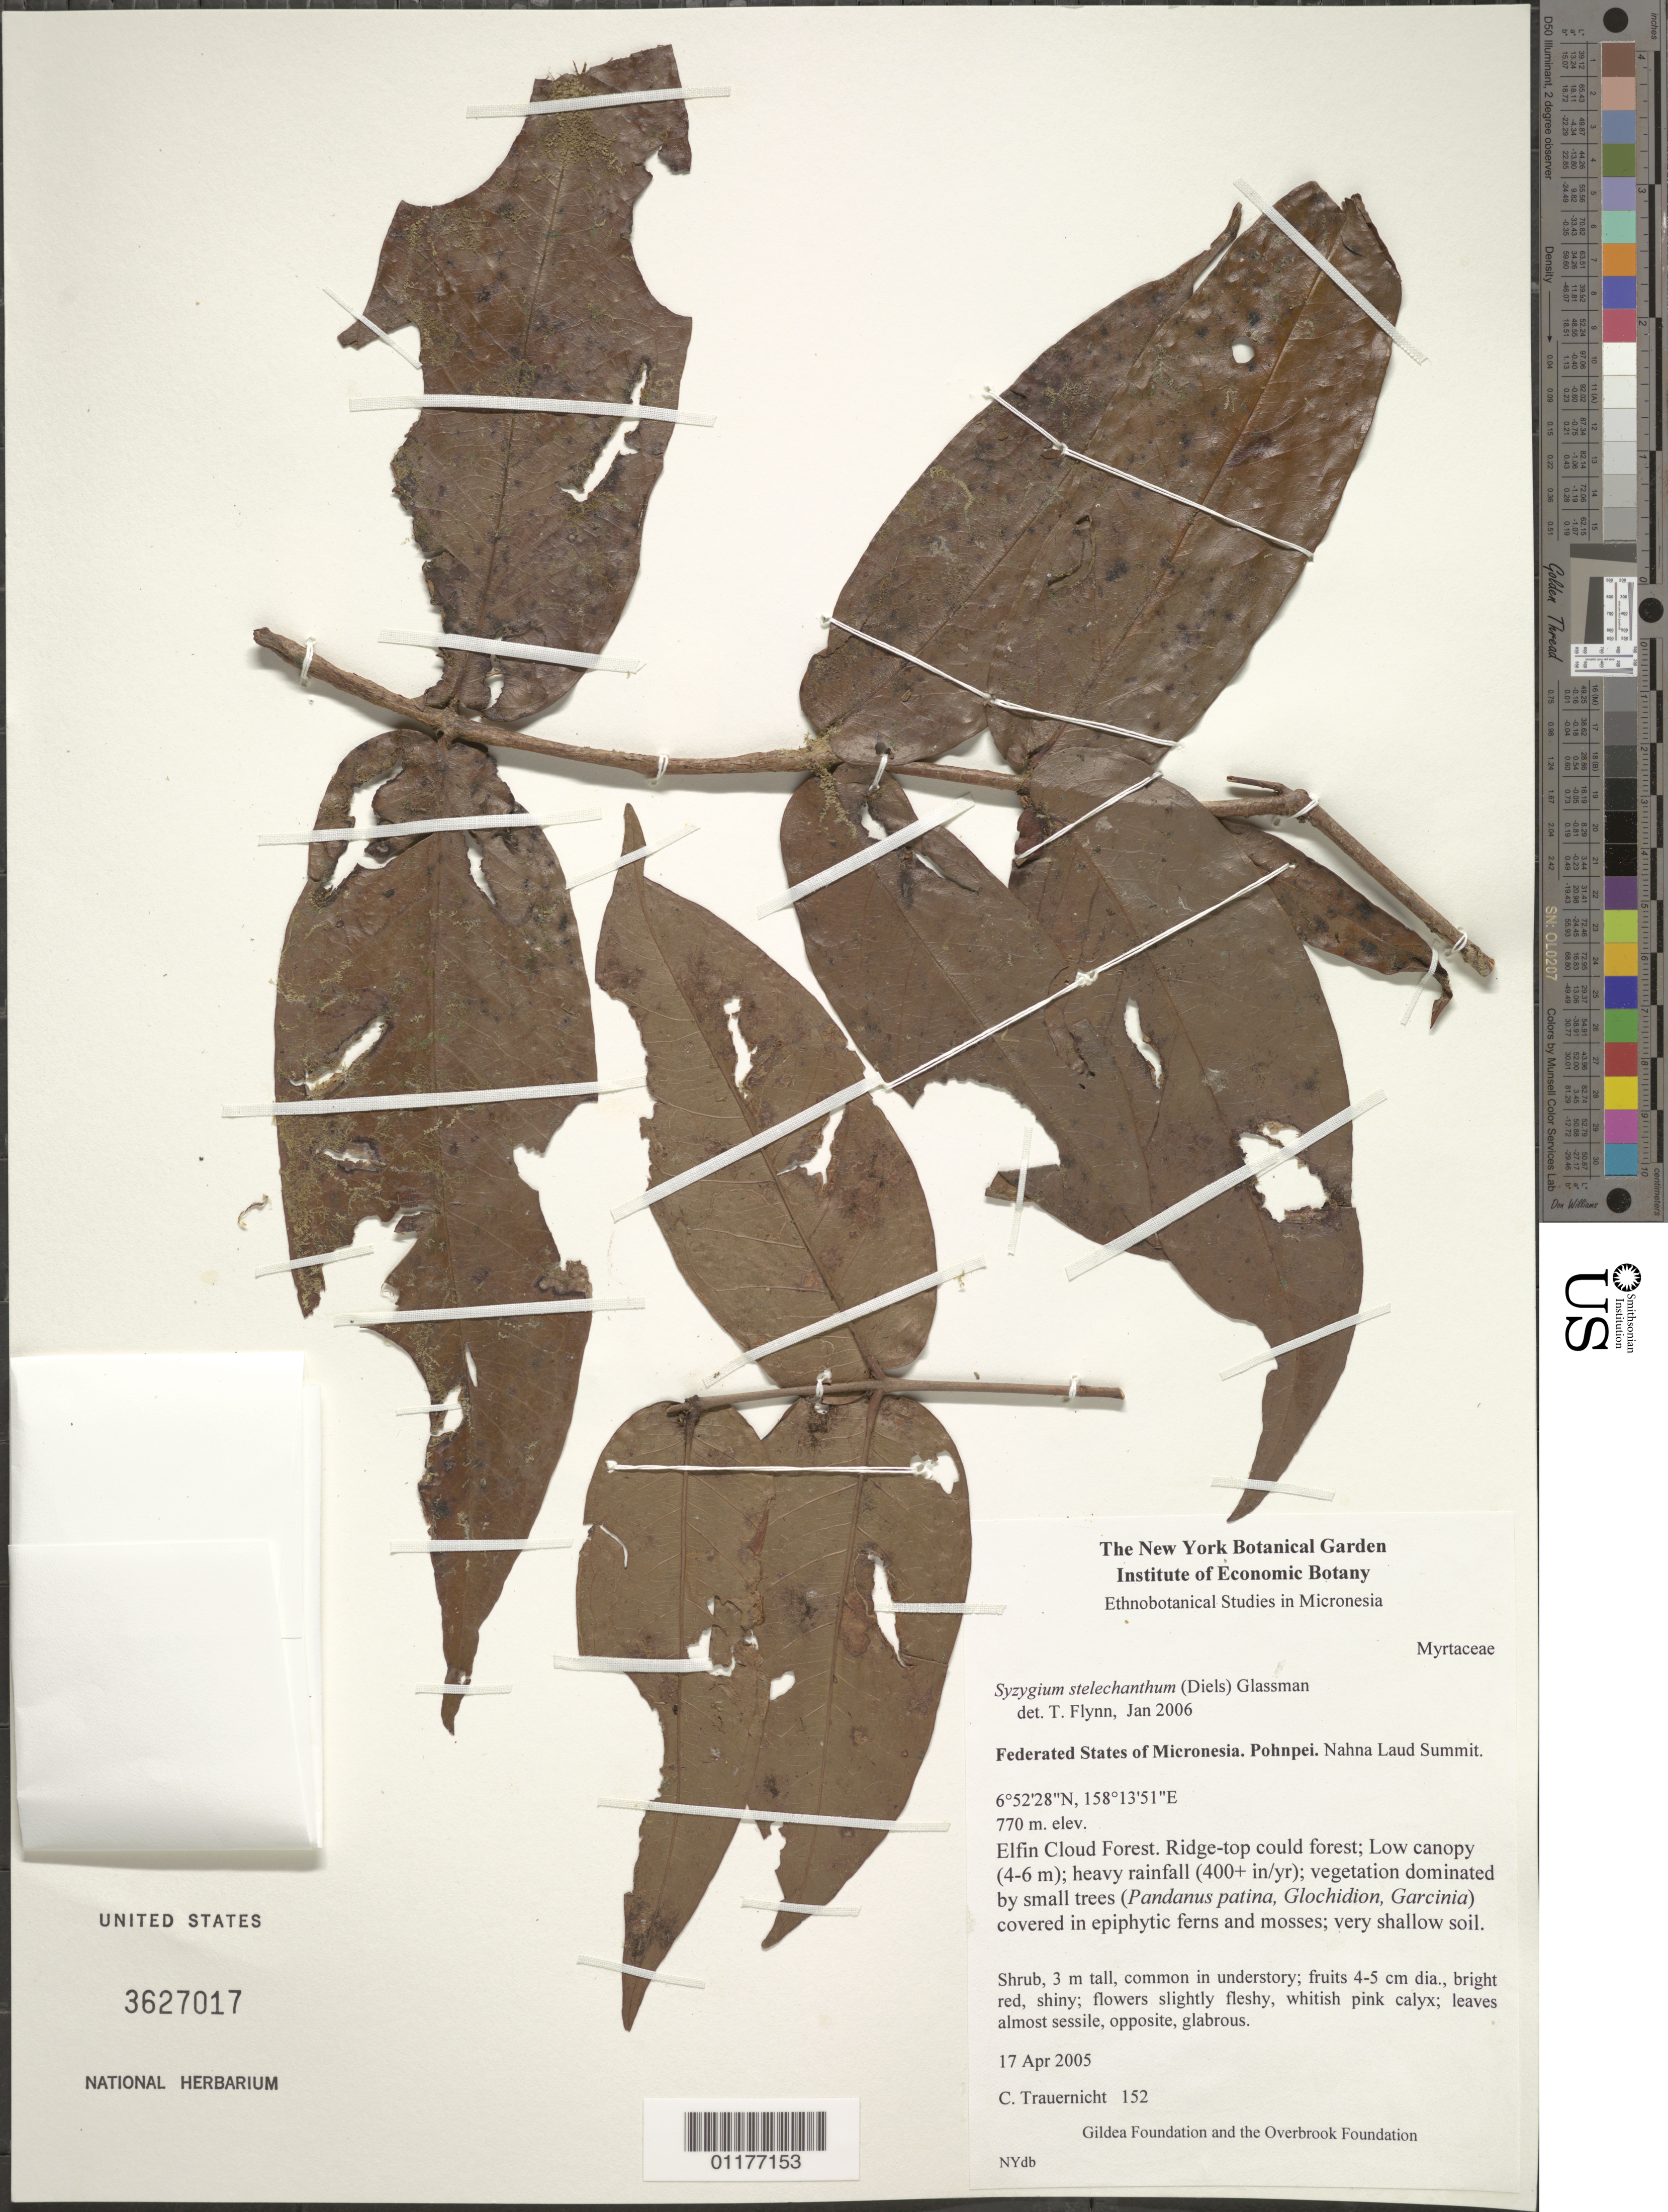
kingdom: Plantae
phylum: Tracheophyta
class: Magnoliopsida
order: Myrtales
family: Myrtaceae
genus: Syzygium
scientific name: Syzygium stelechanthum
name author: (Diels) Glassman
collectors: C. Trauernicht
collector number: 152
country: Micronesia, Federated States of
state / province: Pohnpei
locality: Nahna Laud Summit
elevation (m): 770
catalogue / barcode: US 3627017